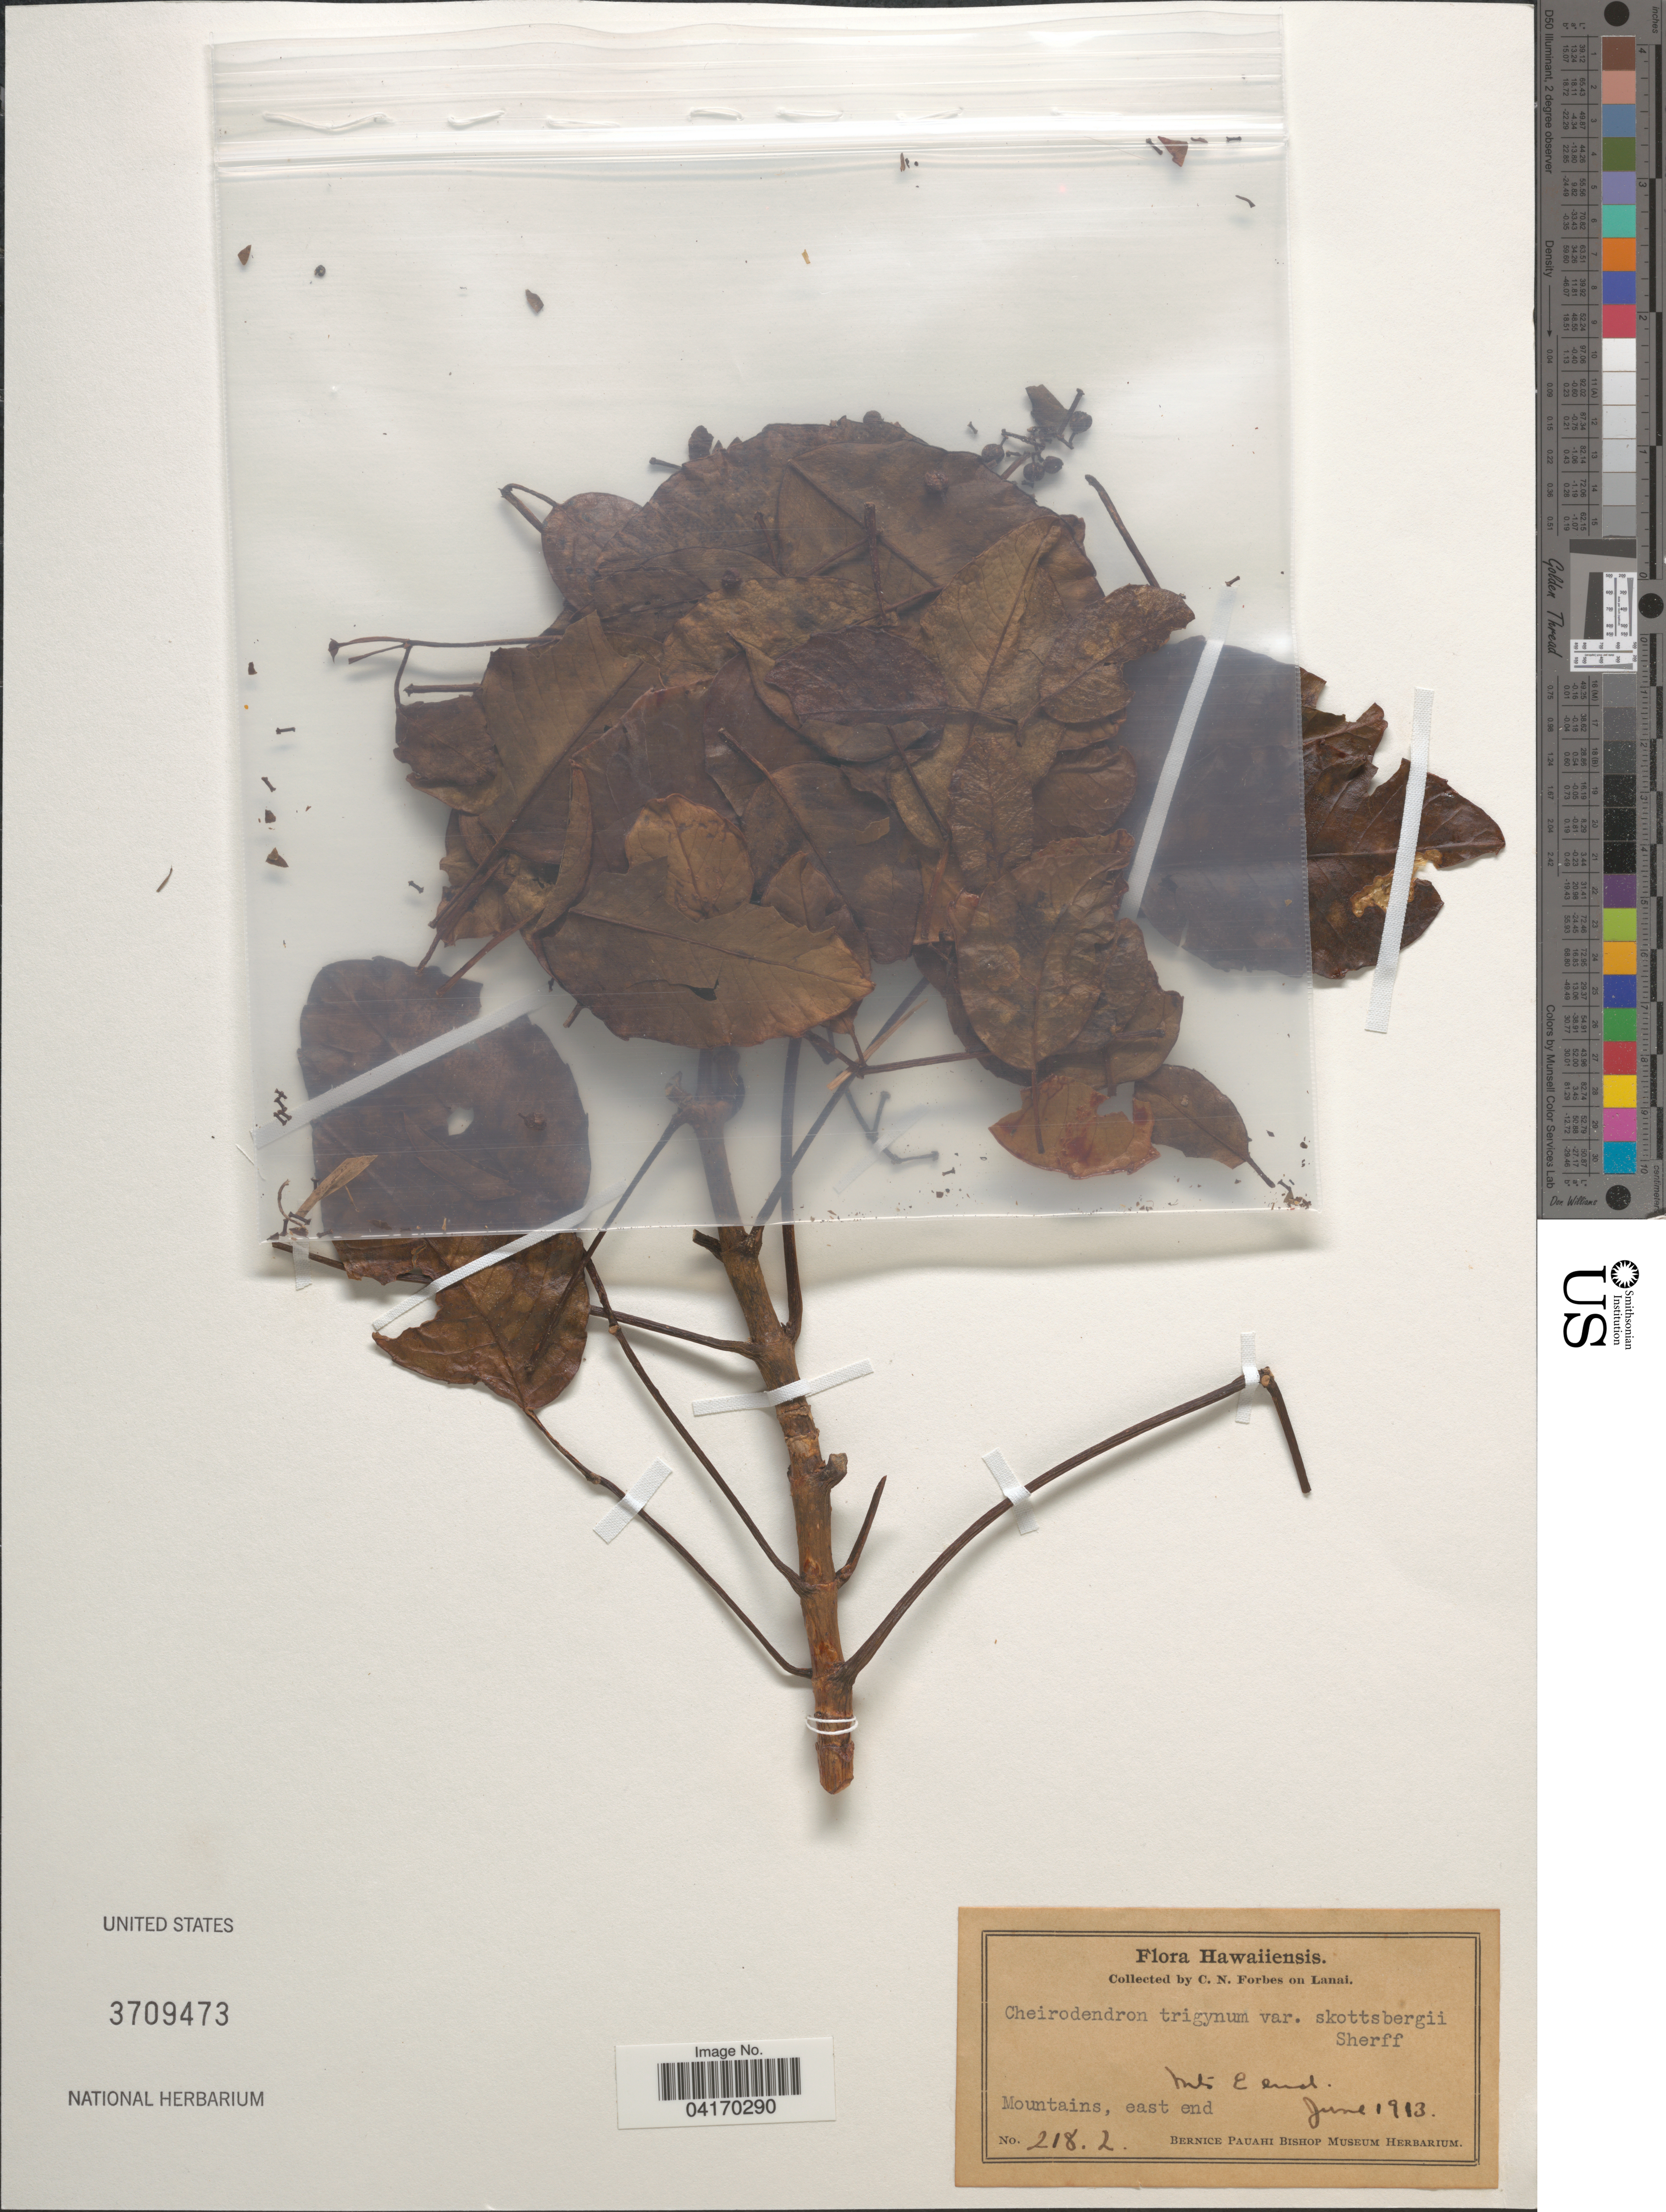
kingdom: Plantae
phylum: Tracheophyta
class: Magnoliopsida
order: Apiales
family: Araliaceae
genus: Cheirodendron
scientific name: Cheirodendron trigynum var. skottsbergii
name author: Sherff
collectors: C. N. Forbes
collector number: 218.L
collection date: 1913-06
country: United States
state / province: Hawaii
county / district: Maui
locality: Hawaiiensis. On Lanai. Mountains, east end.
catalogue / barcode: US 3709473